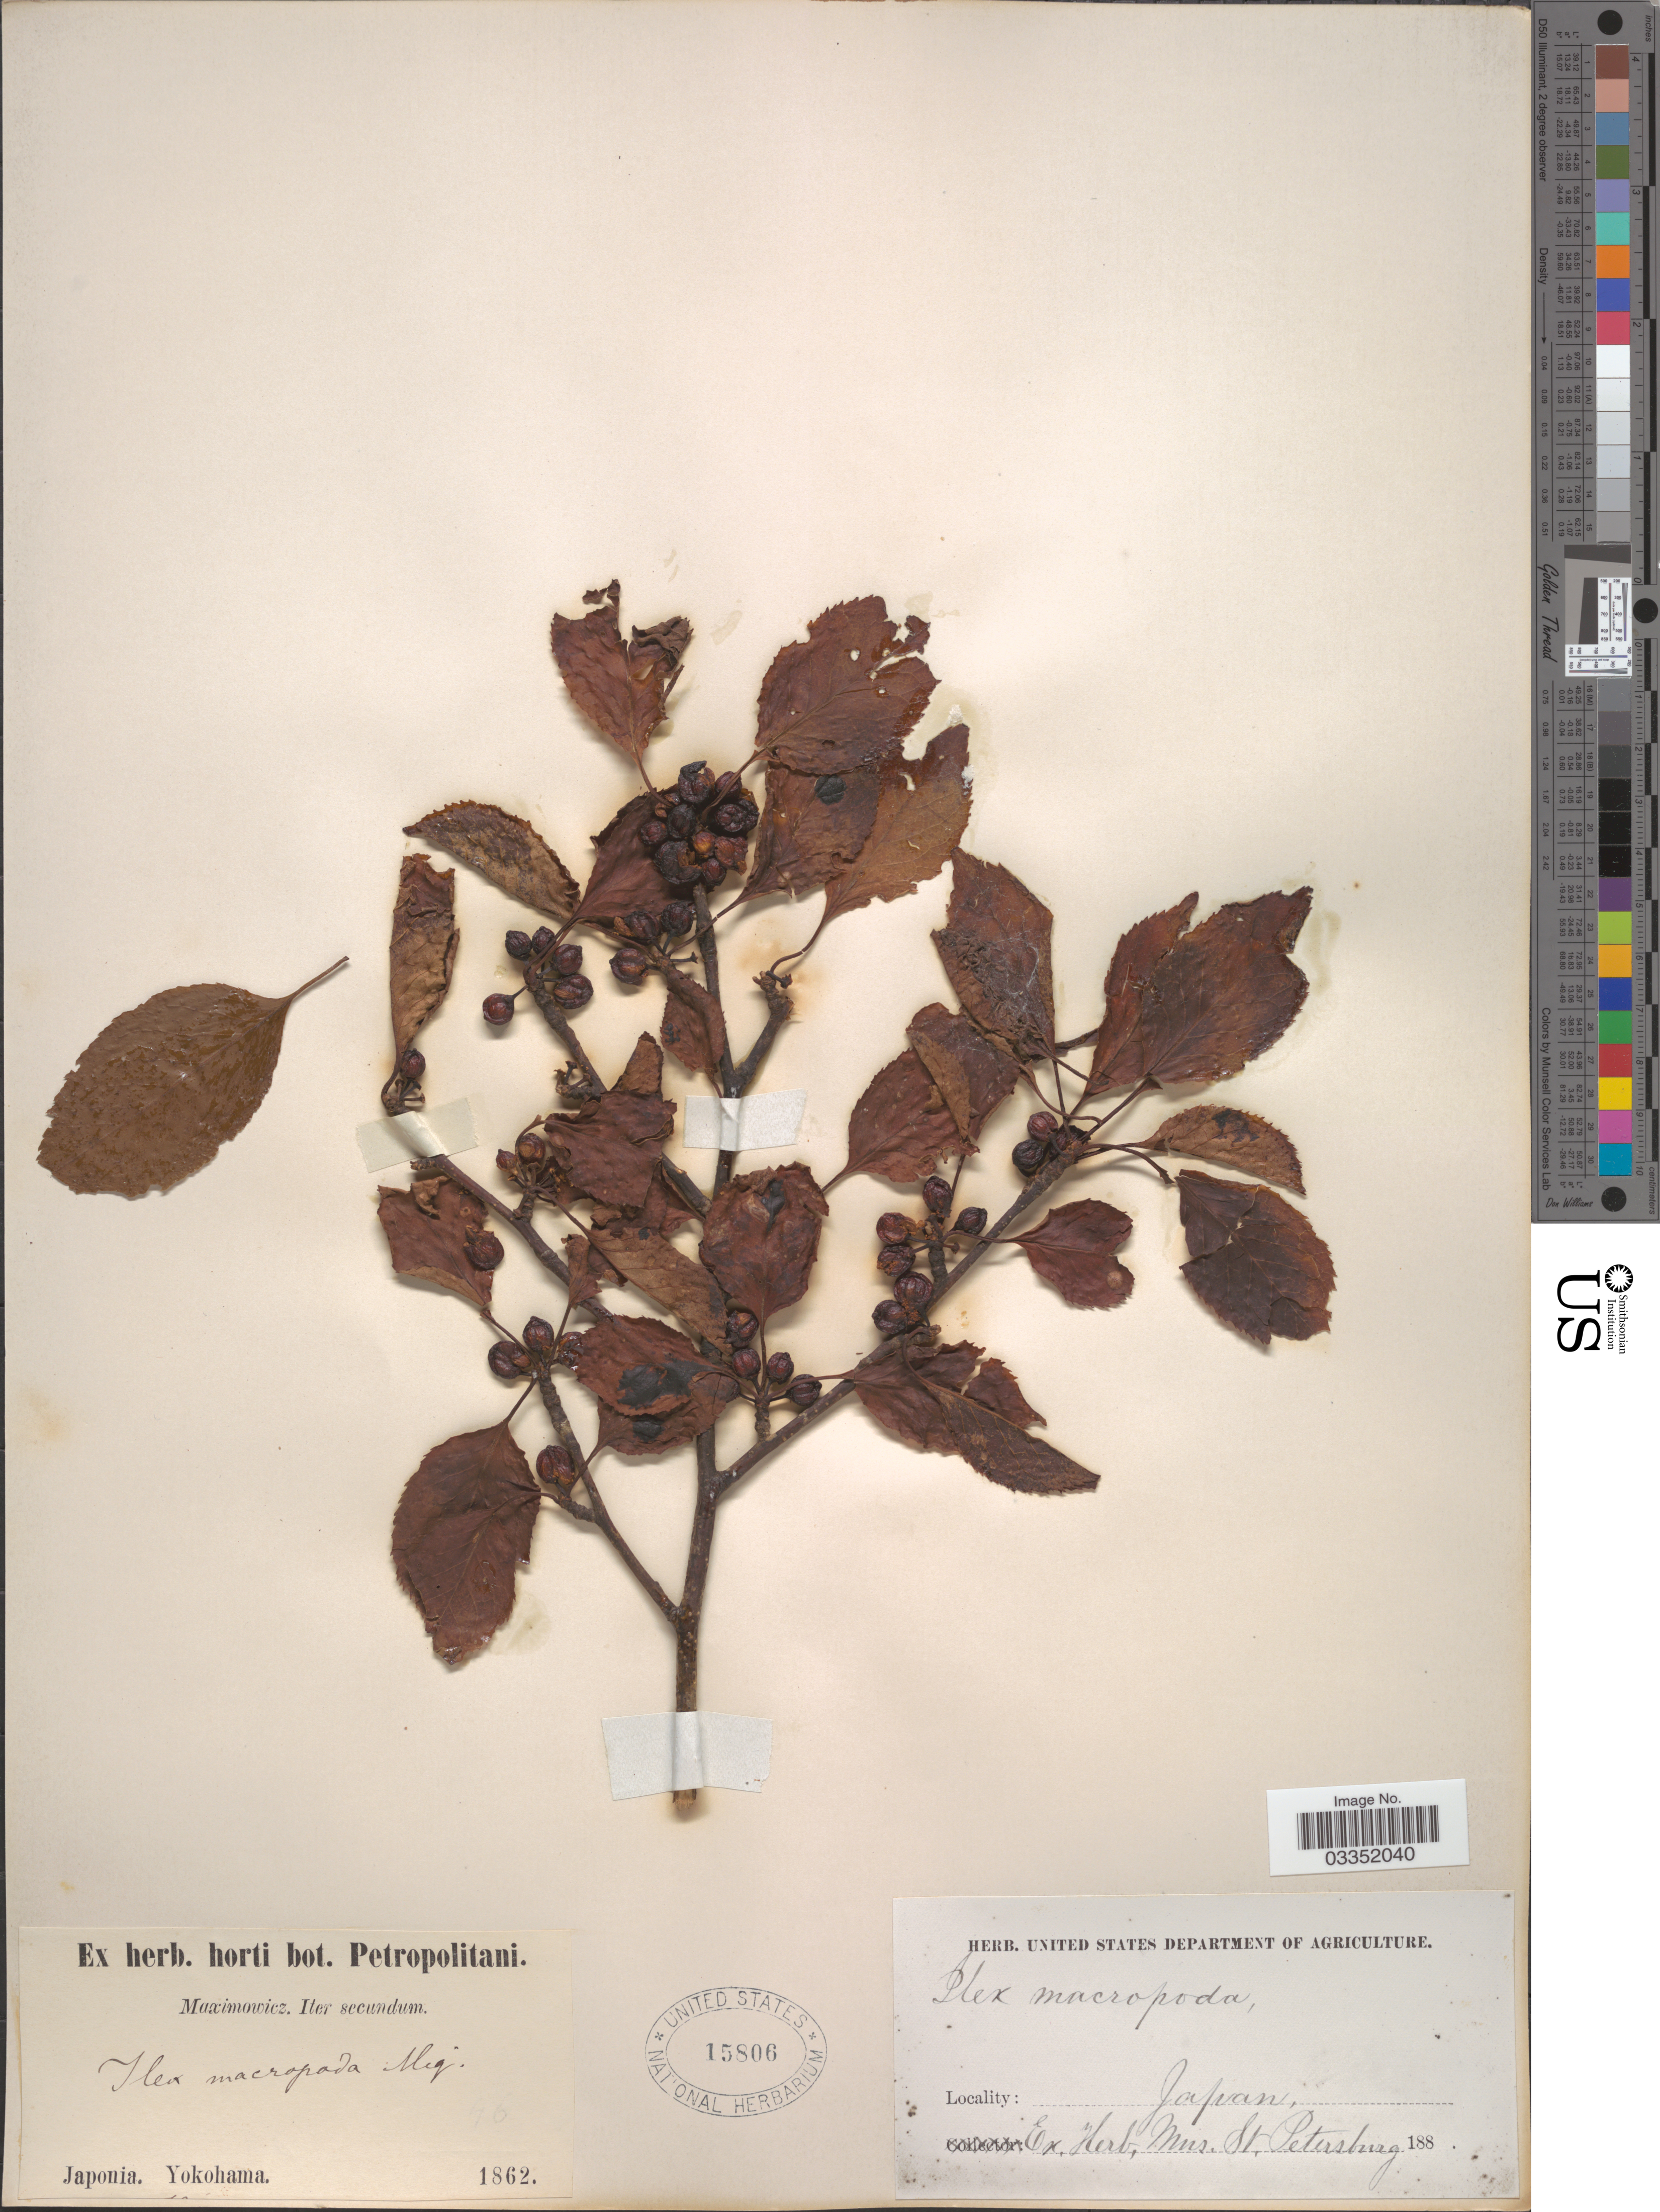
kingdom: Plantae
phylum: Tracheophyta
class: Magnoliopsida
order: Aquifoliales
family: Aquifoliaceae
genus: Ilex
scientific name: Ilex macropoda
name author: Miq.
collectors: -. Maximowicz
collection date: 1862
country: Japan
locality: Yokohama.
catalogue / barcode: US 15806